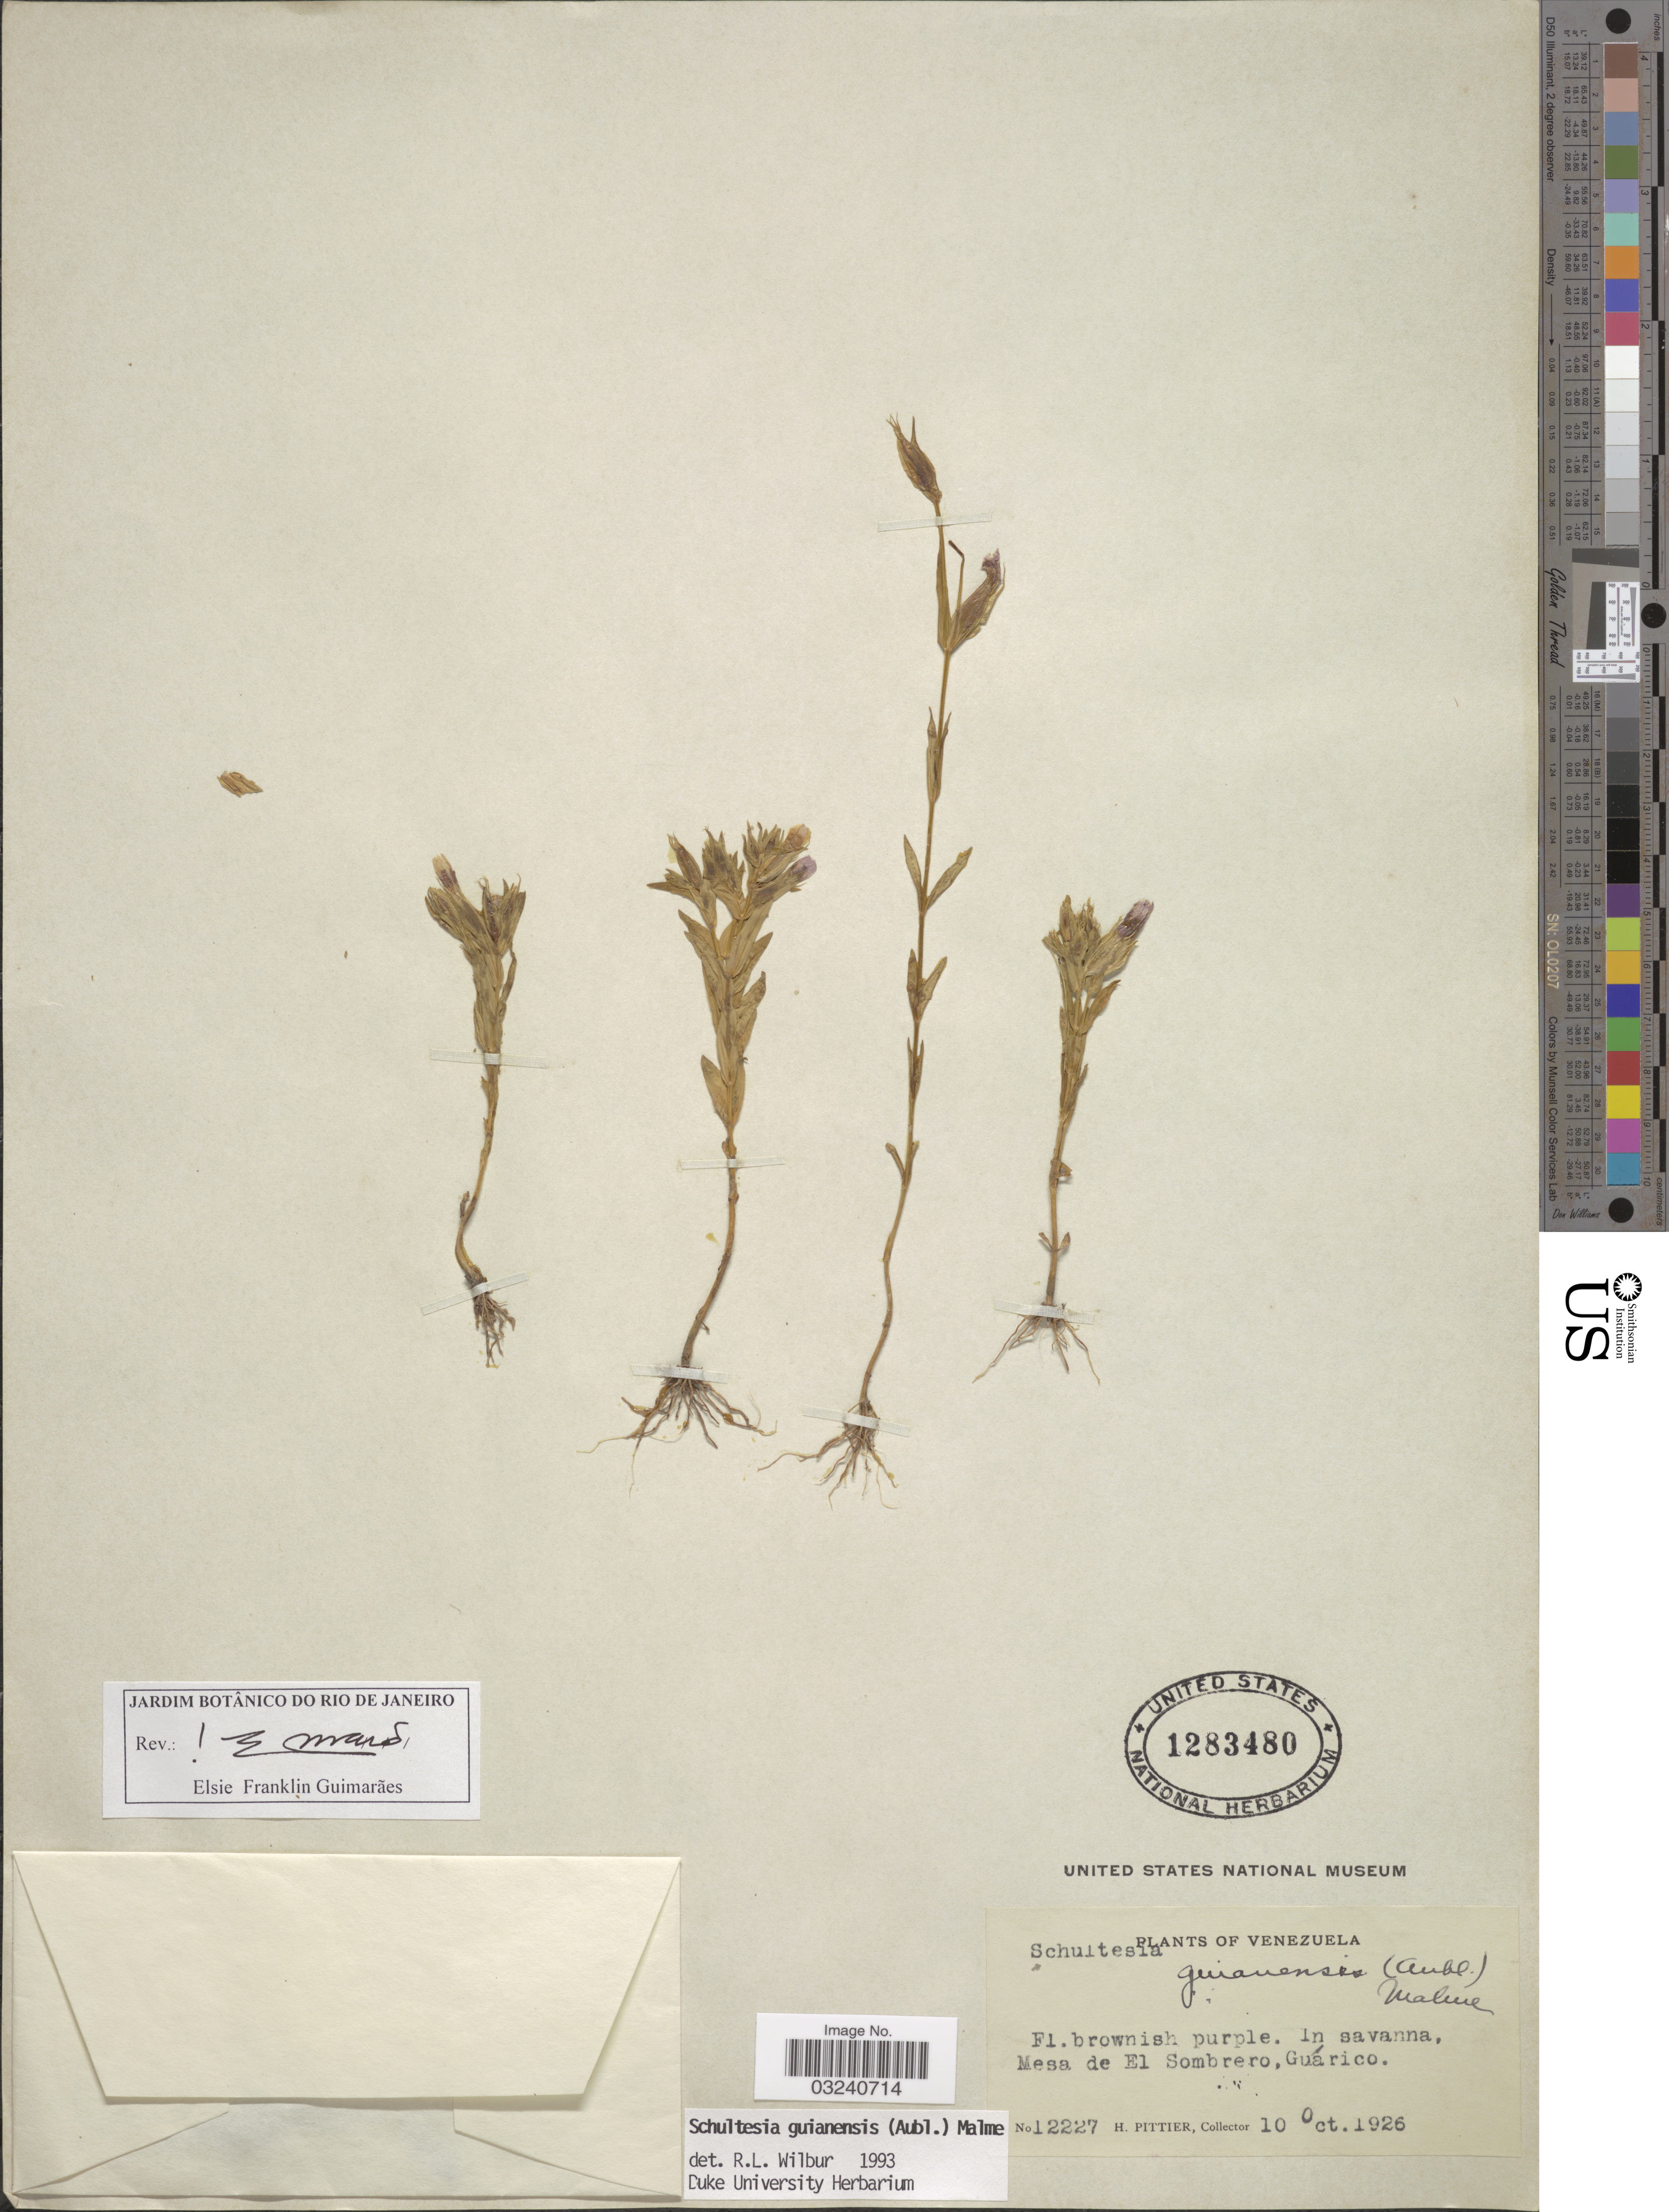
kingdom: Plantae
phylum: Tracheophyta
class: Magnoliopsida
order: Gentianales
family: Gentianaceae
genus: Schultesia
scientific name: Schultesia guianensis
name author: (Aubl.) Malme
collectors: H. F. Pittier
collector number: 12227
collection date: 1926-10-10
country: Venezuela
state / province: Guárico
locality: In savanna, Mesa de El Sombrero.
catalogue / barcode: US 1283480